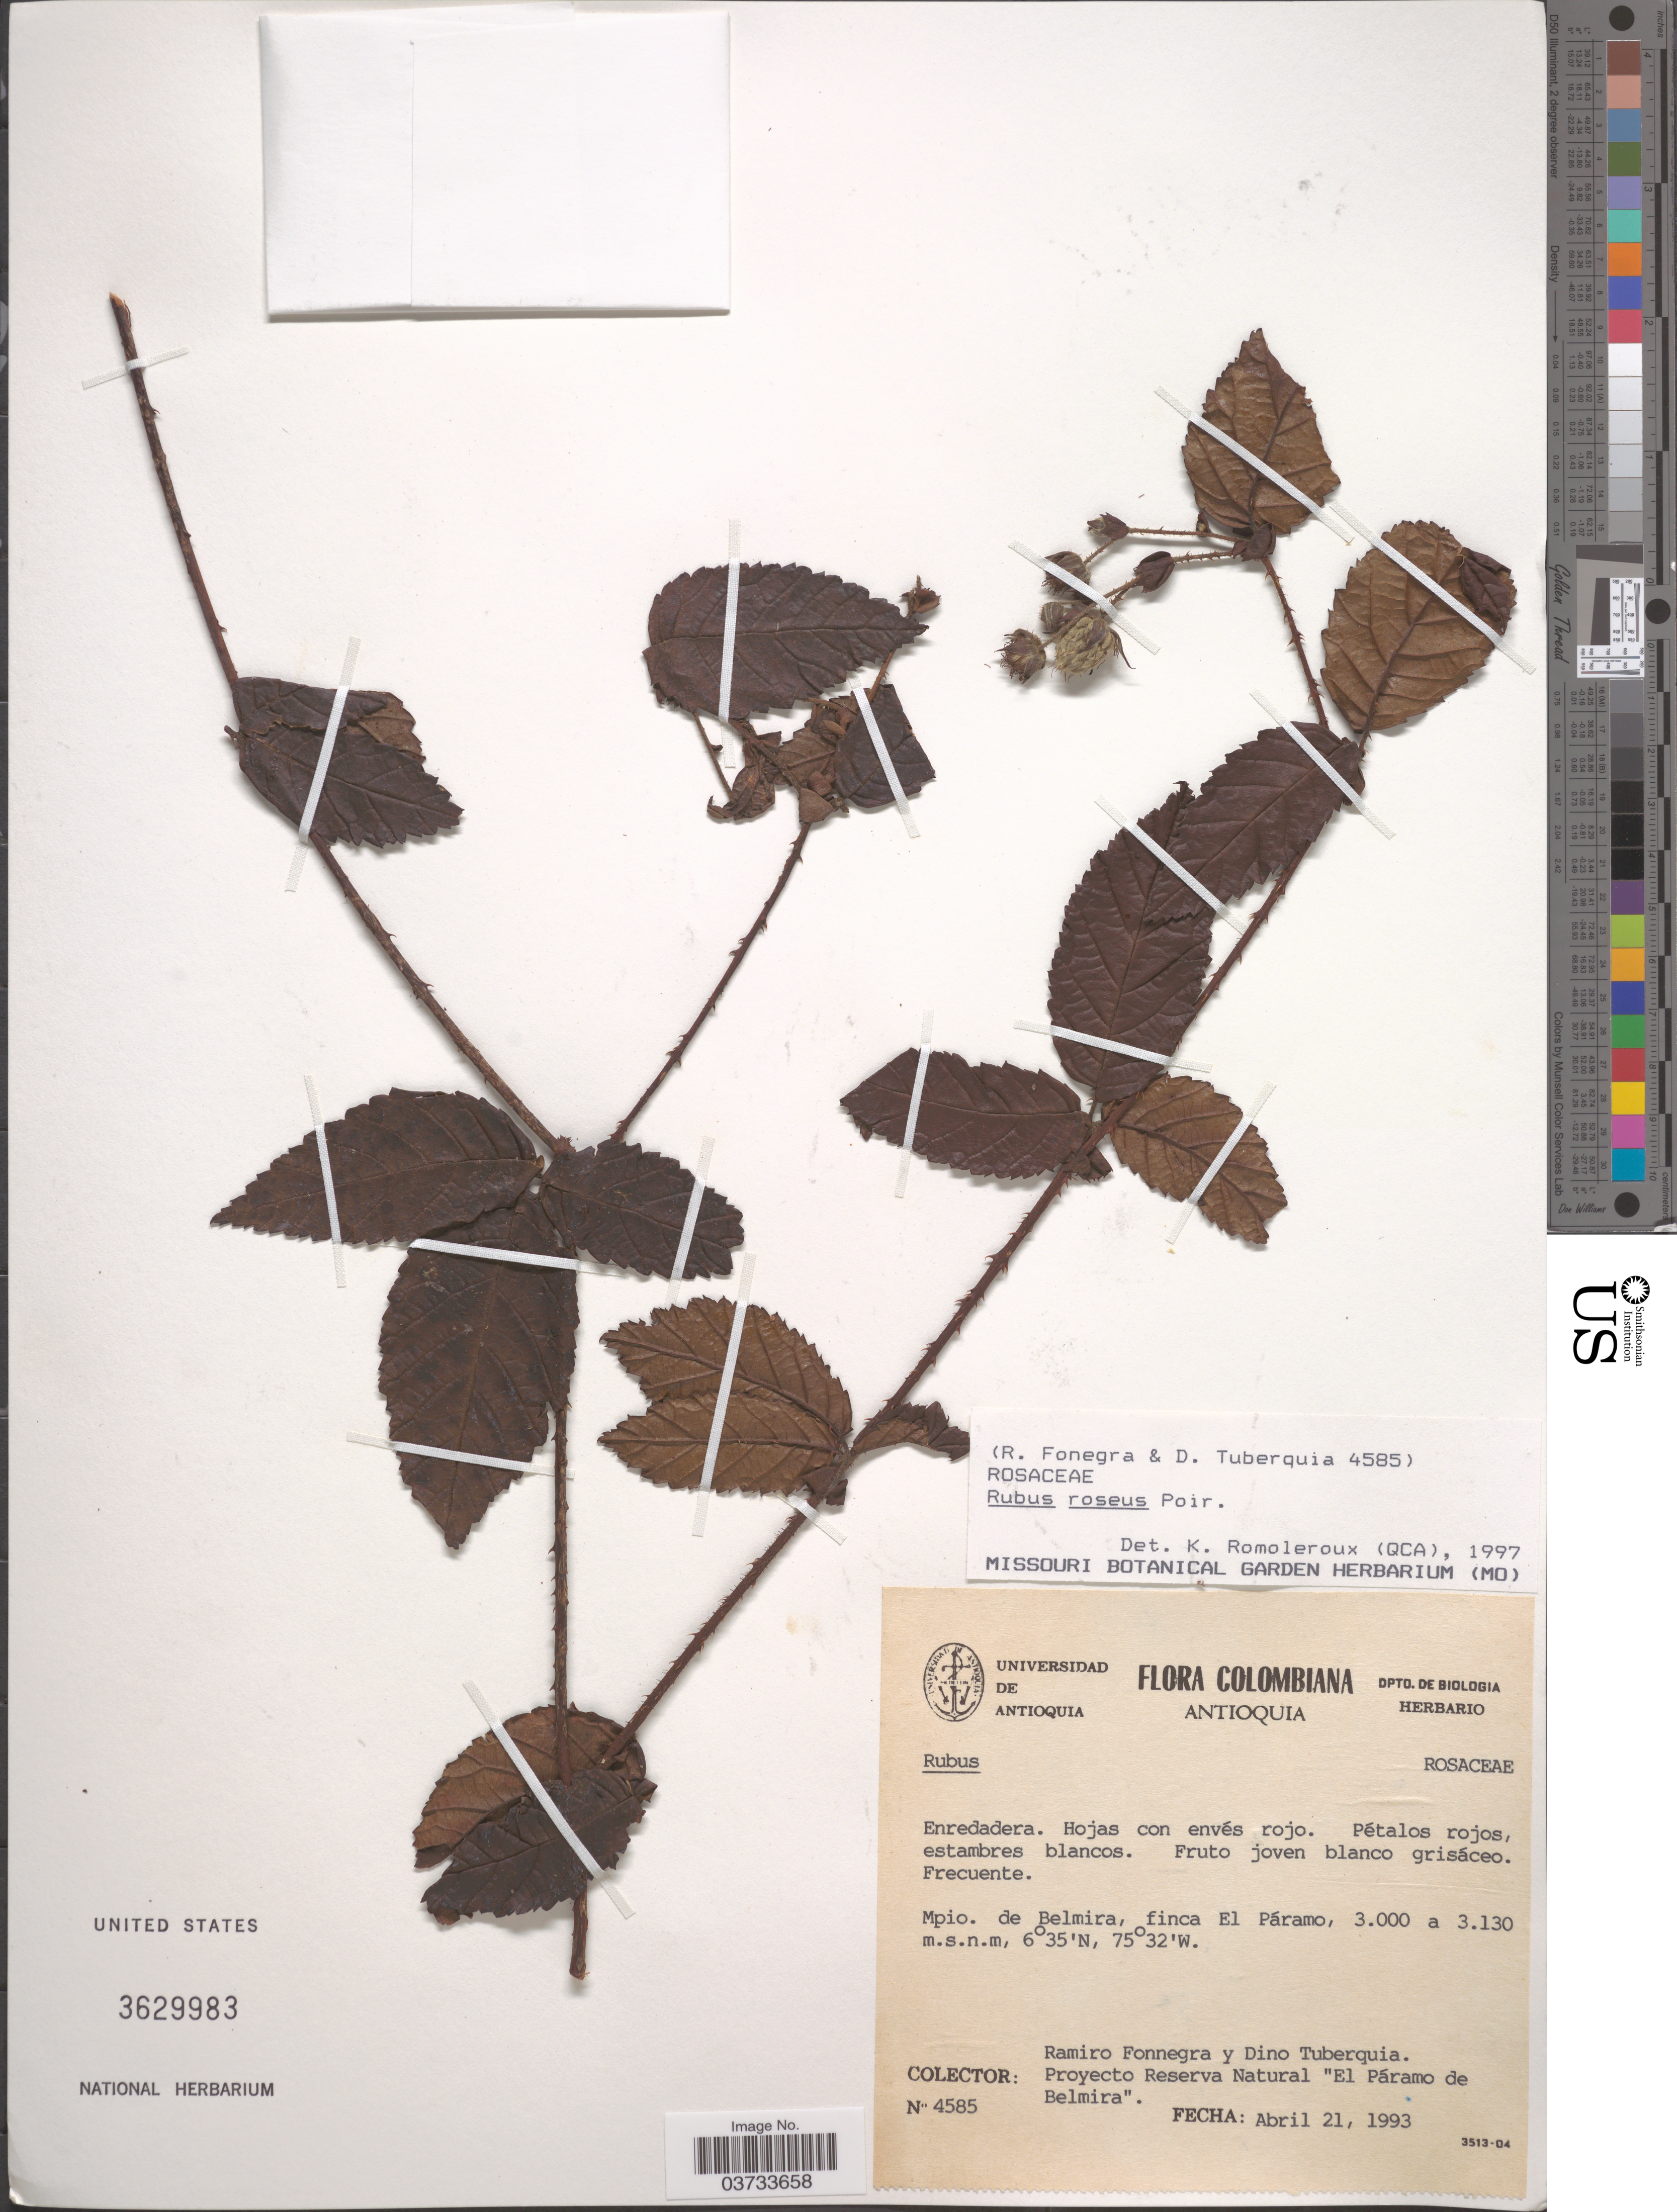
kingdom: Plantae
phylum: Tracheophyta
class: Magnoliopsida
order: Rosales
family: Rosaceae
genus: Rubus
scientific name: Rubus roseus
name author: Poir.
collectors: R. Fonnegra G. & D. Tuberquia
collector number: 4585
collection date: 1993-04-21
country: Colombia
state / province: Antioquia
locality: Mpio. de Belmira, finca El Páramo.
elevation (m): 3000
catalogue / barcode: US 3629983